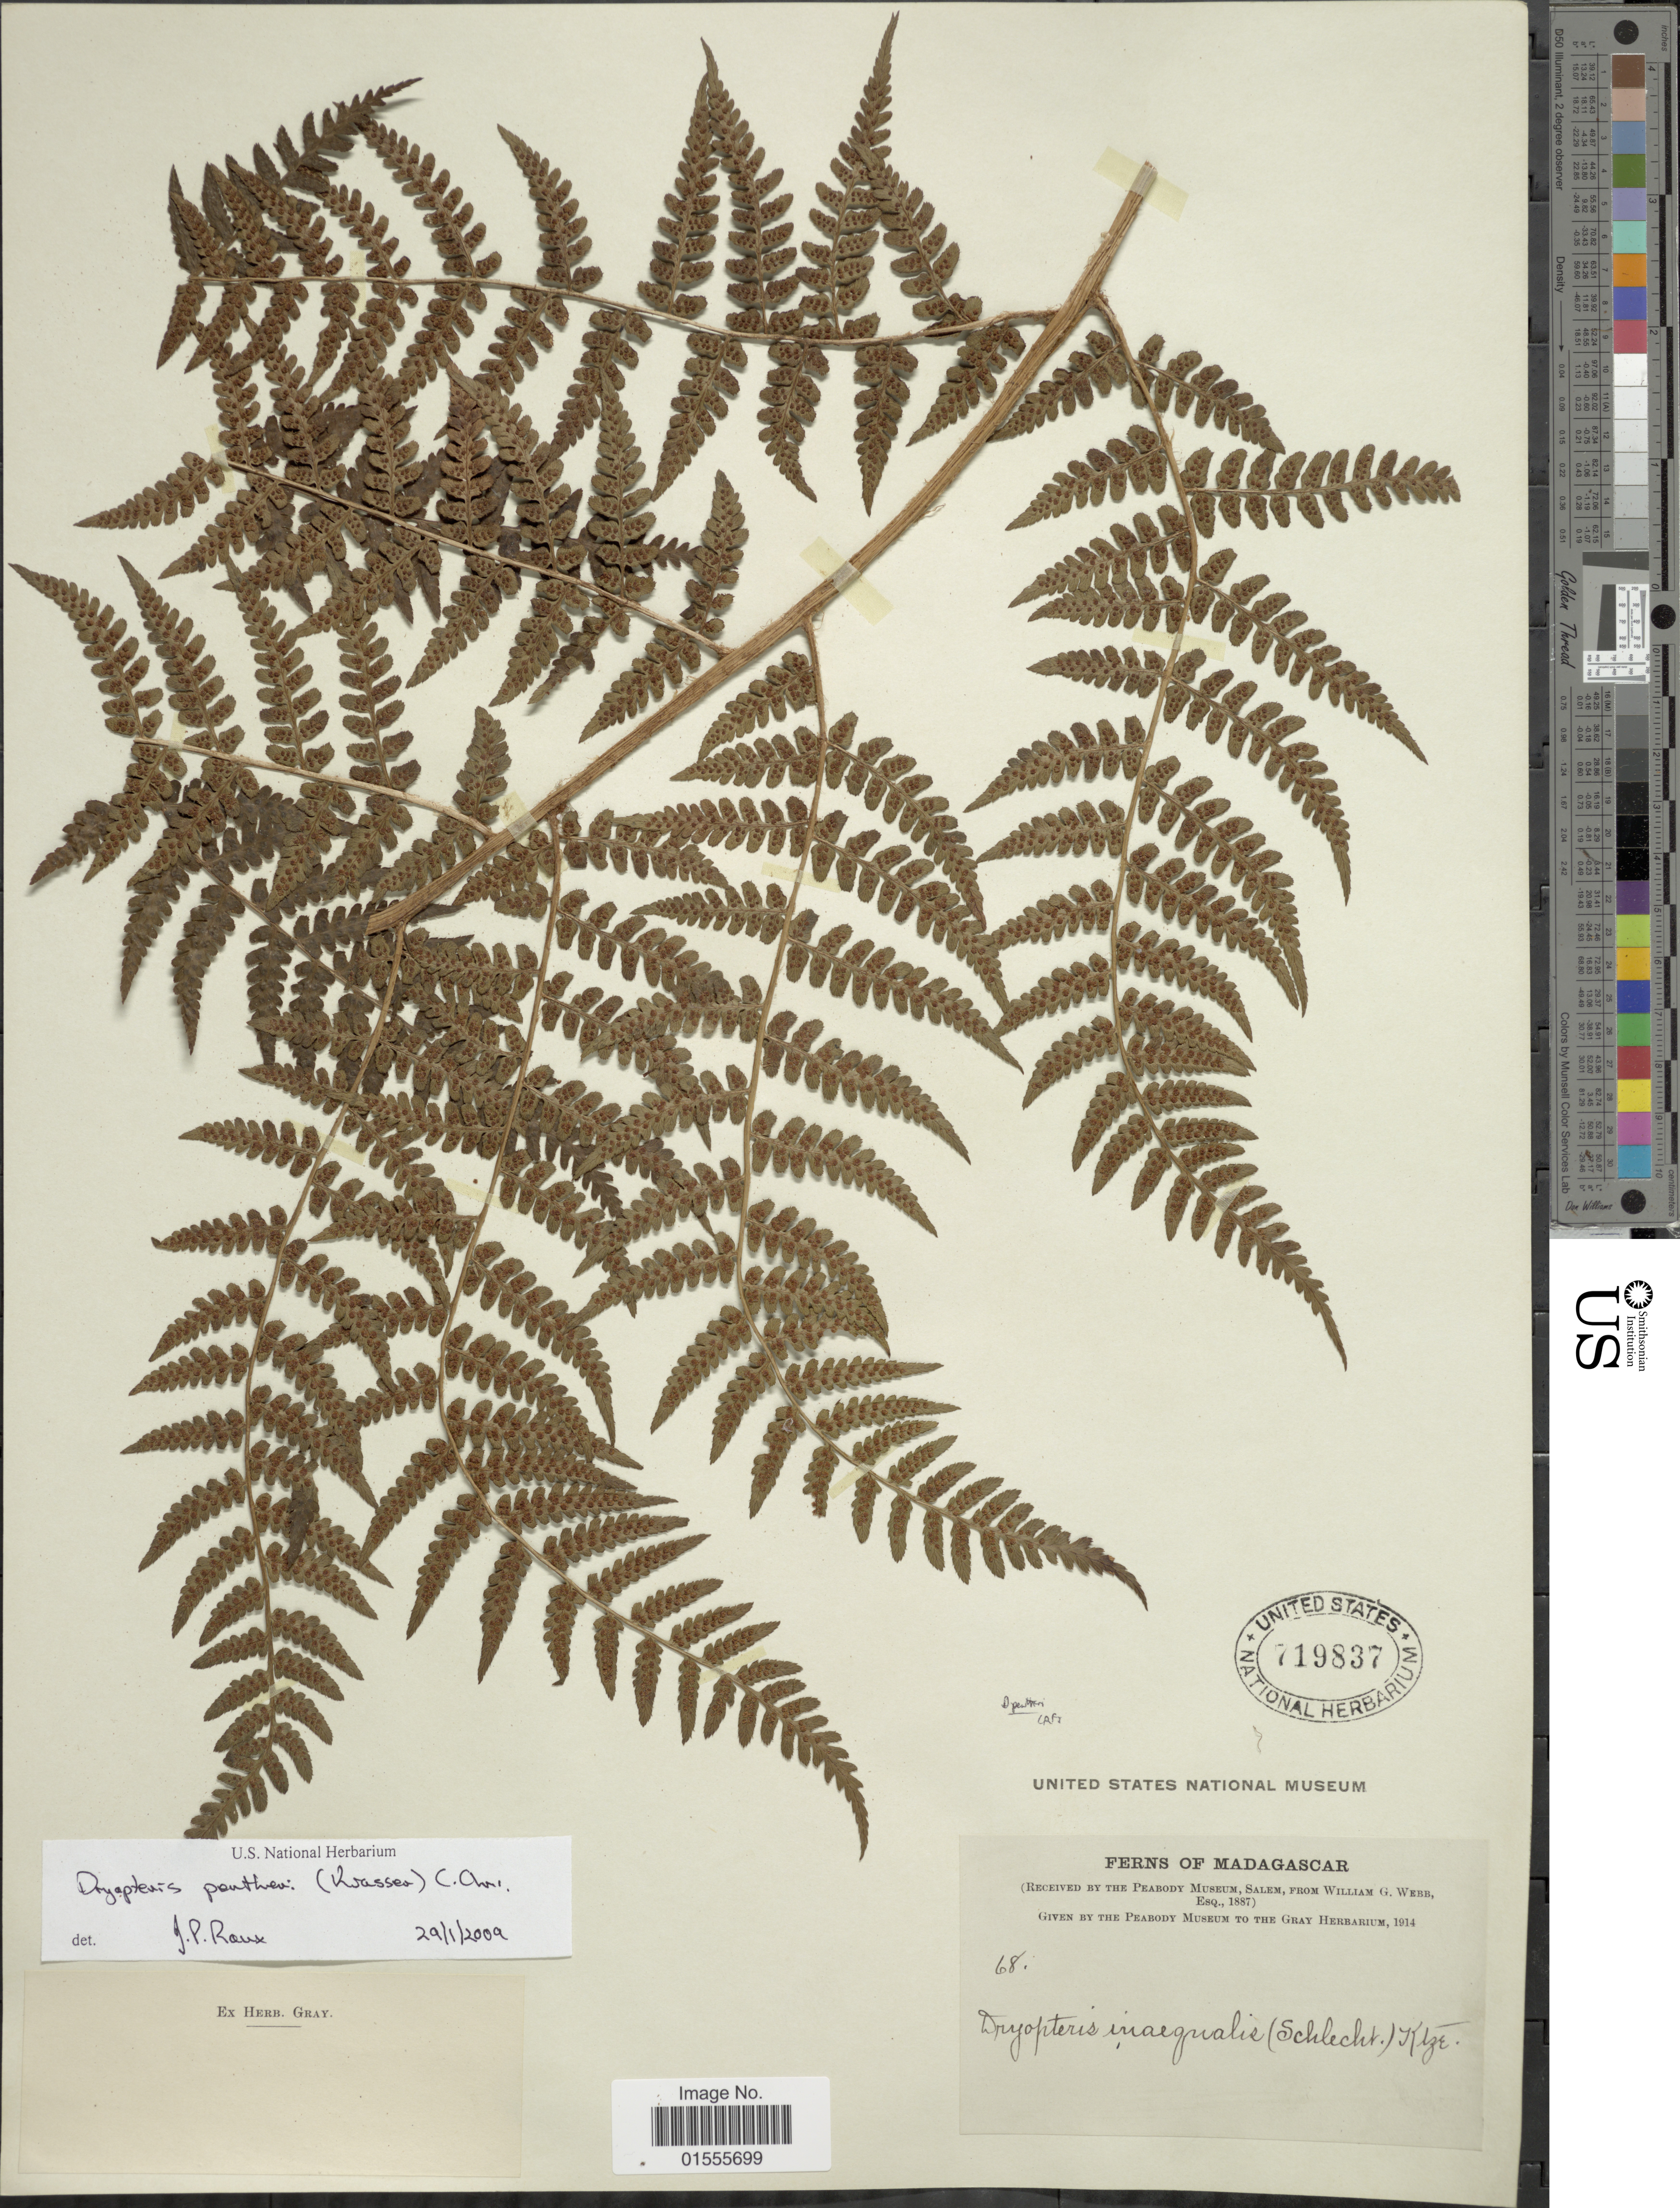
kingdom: Plantae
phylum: Tracheophyta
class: Polypodiopsida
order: Polypodiales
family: Dryopteridaceae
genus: Dryopteris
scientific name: Dryopteris pentheri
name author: (Krasser) C. Chr.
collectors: W. Webb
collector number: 68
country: Madagascar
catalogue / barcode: US 719837